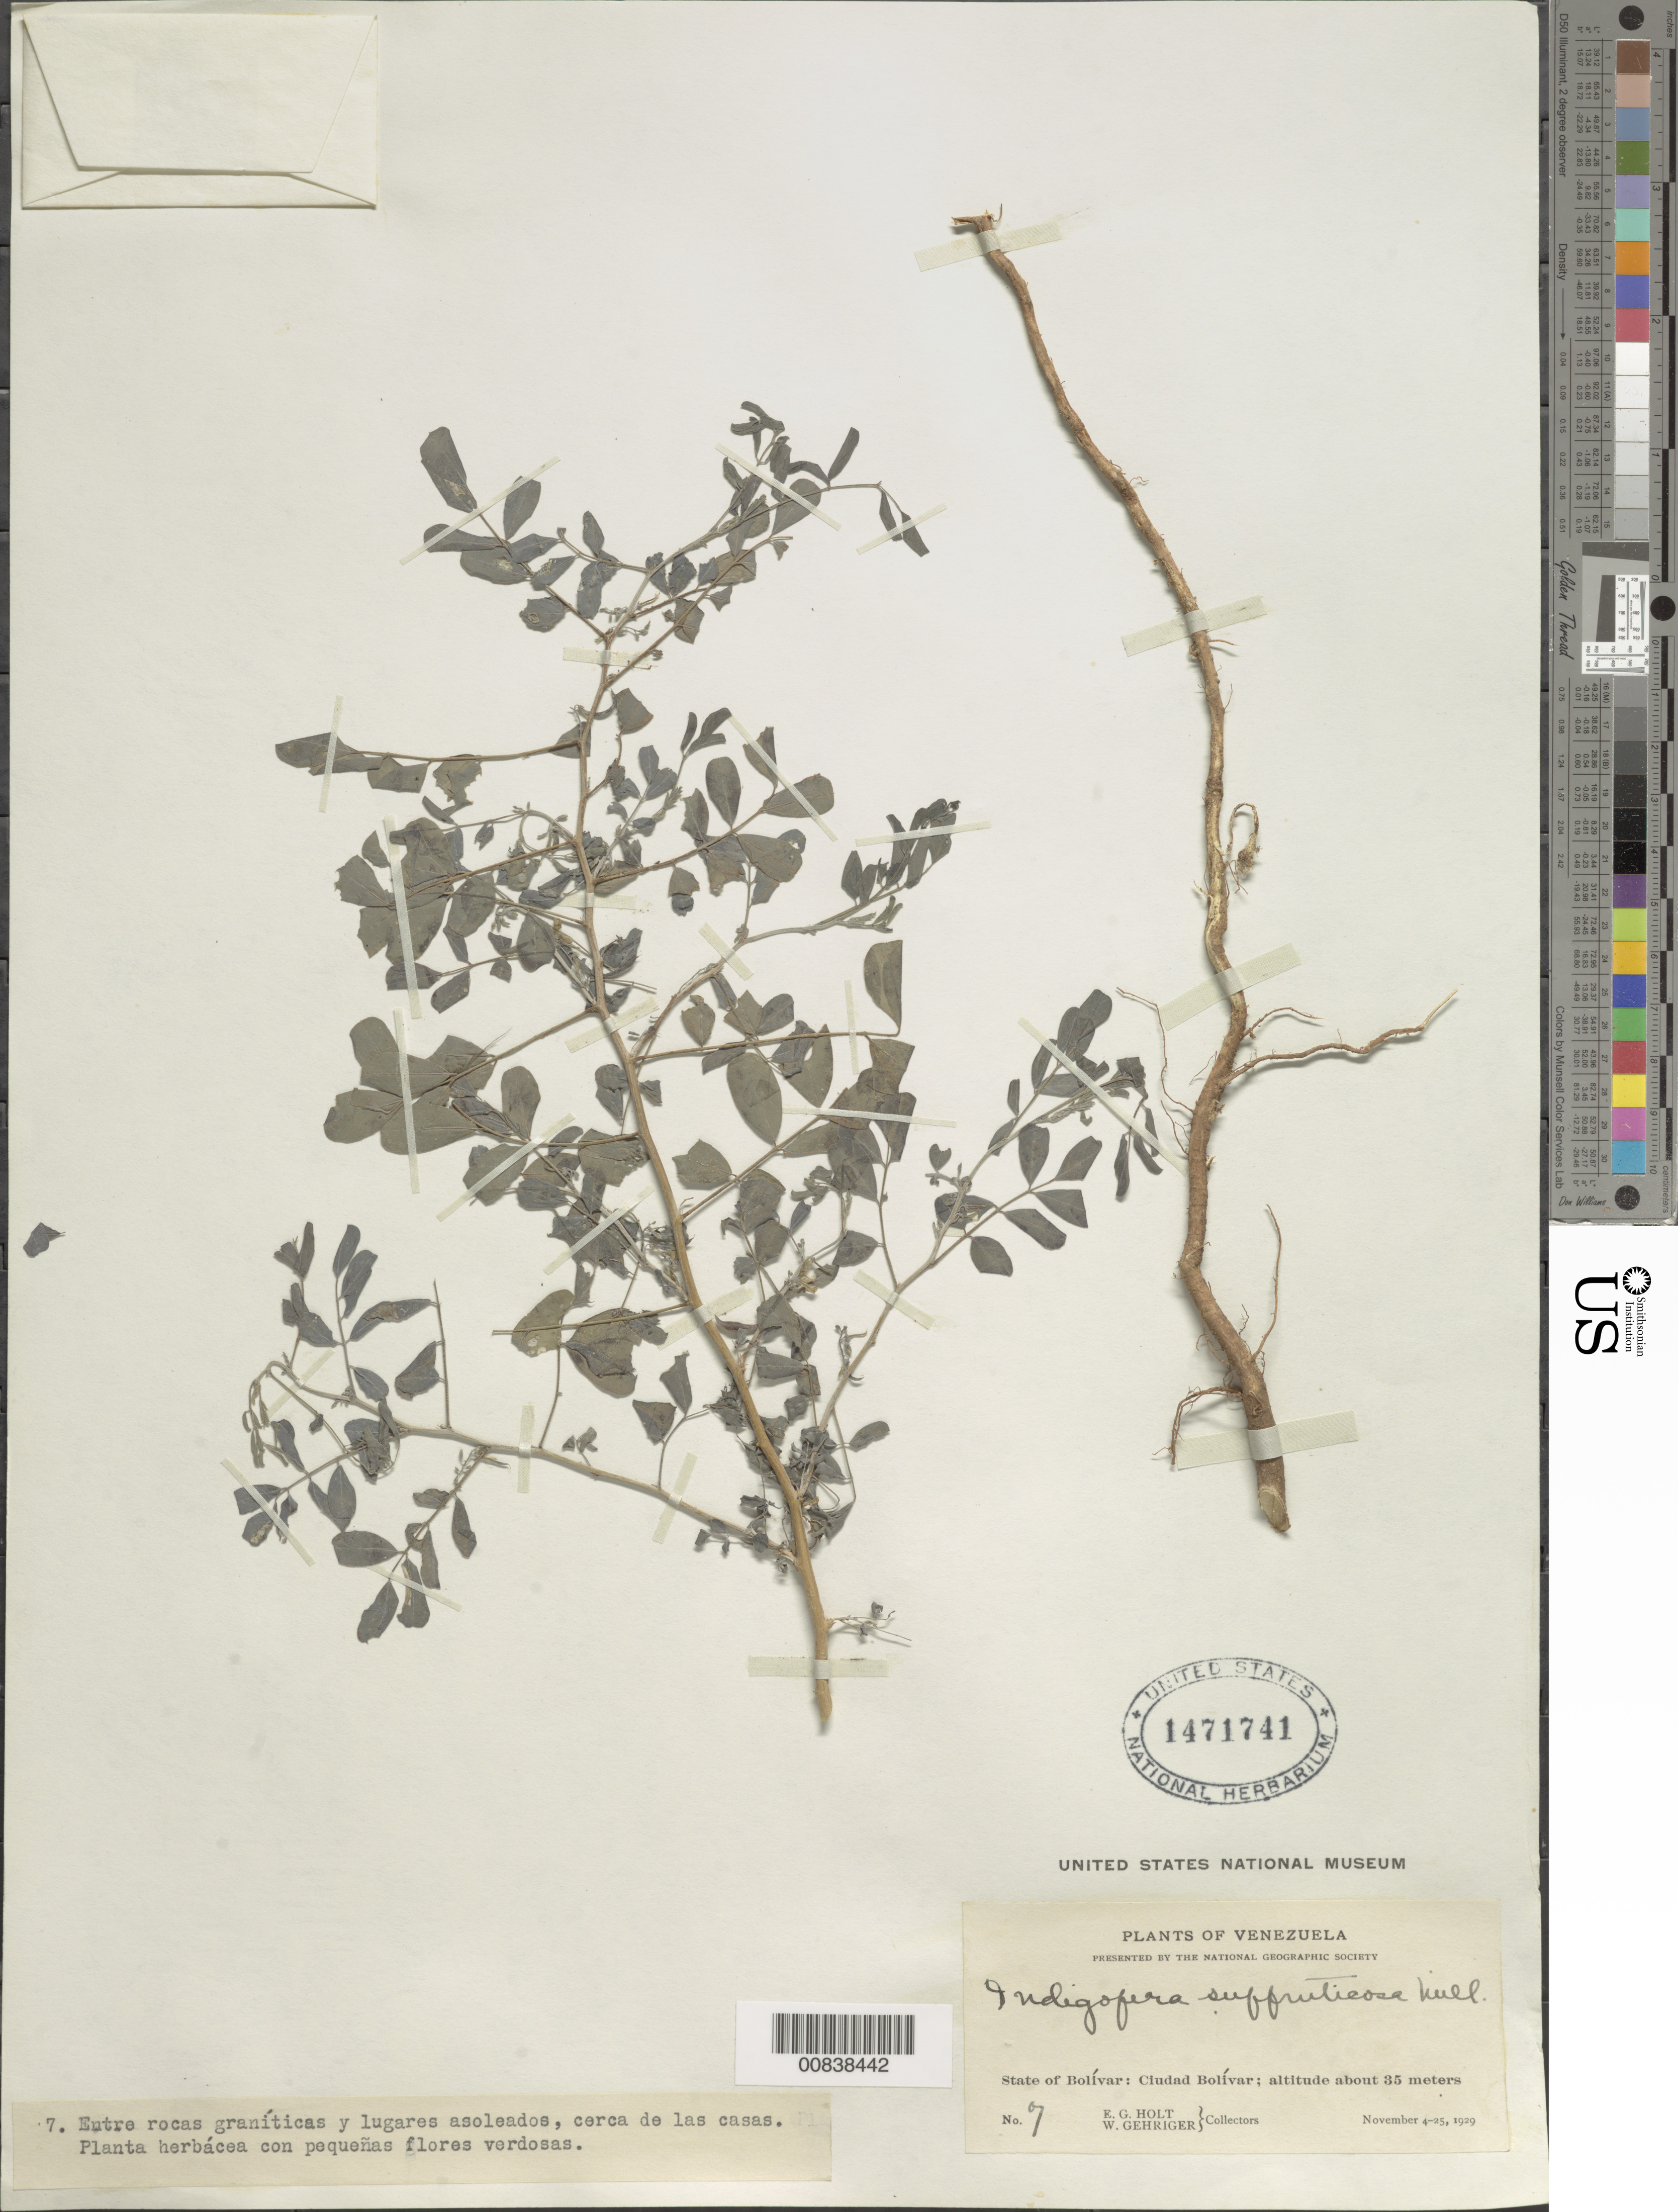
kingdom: Plantae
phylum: Tracheophyta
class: Magnoliopsida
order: Fabales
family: Fabaceae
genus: Indigofera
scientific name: Indigofera suffruticosa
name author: Mill.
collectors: E. Holt & W. Gehriger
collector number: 7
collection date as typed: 4-Nov-29 to 25-Nov-29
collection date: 1929-11-04/1929-11-25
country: Venezuela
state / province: Bolívar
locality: Ciudad Bolívar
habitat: Entre rocas graníticas y lugares asoleados, cerca de las casas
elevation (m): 35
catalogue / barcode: US 1471741